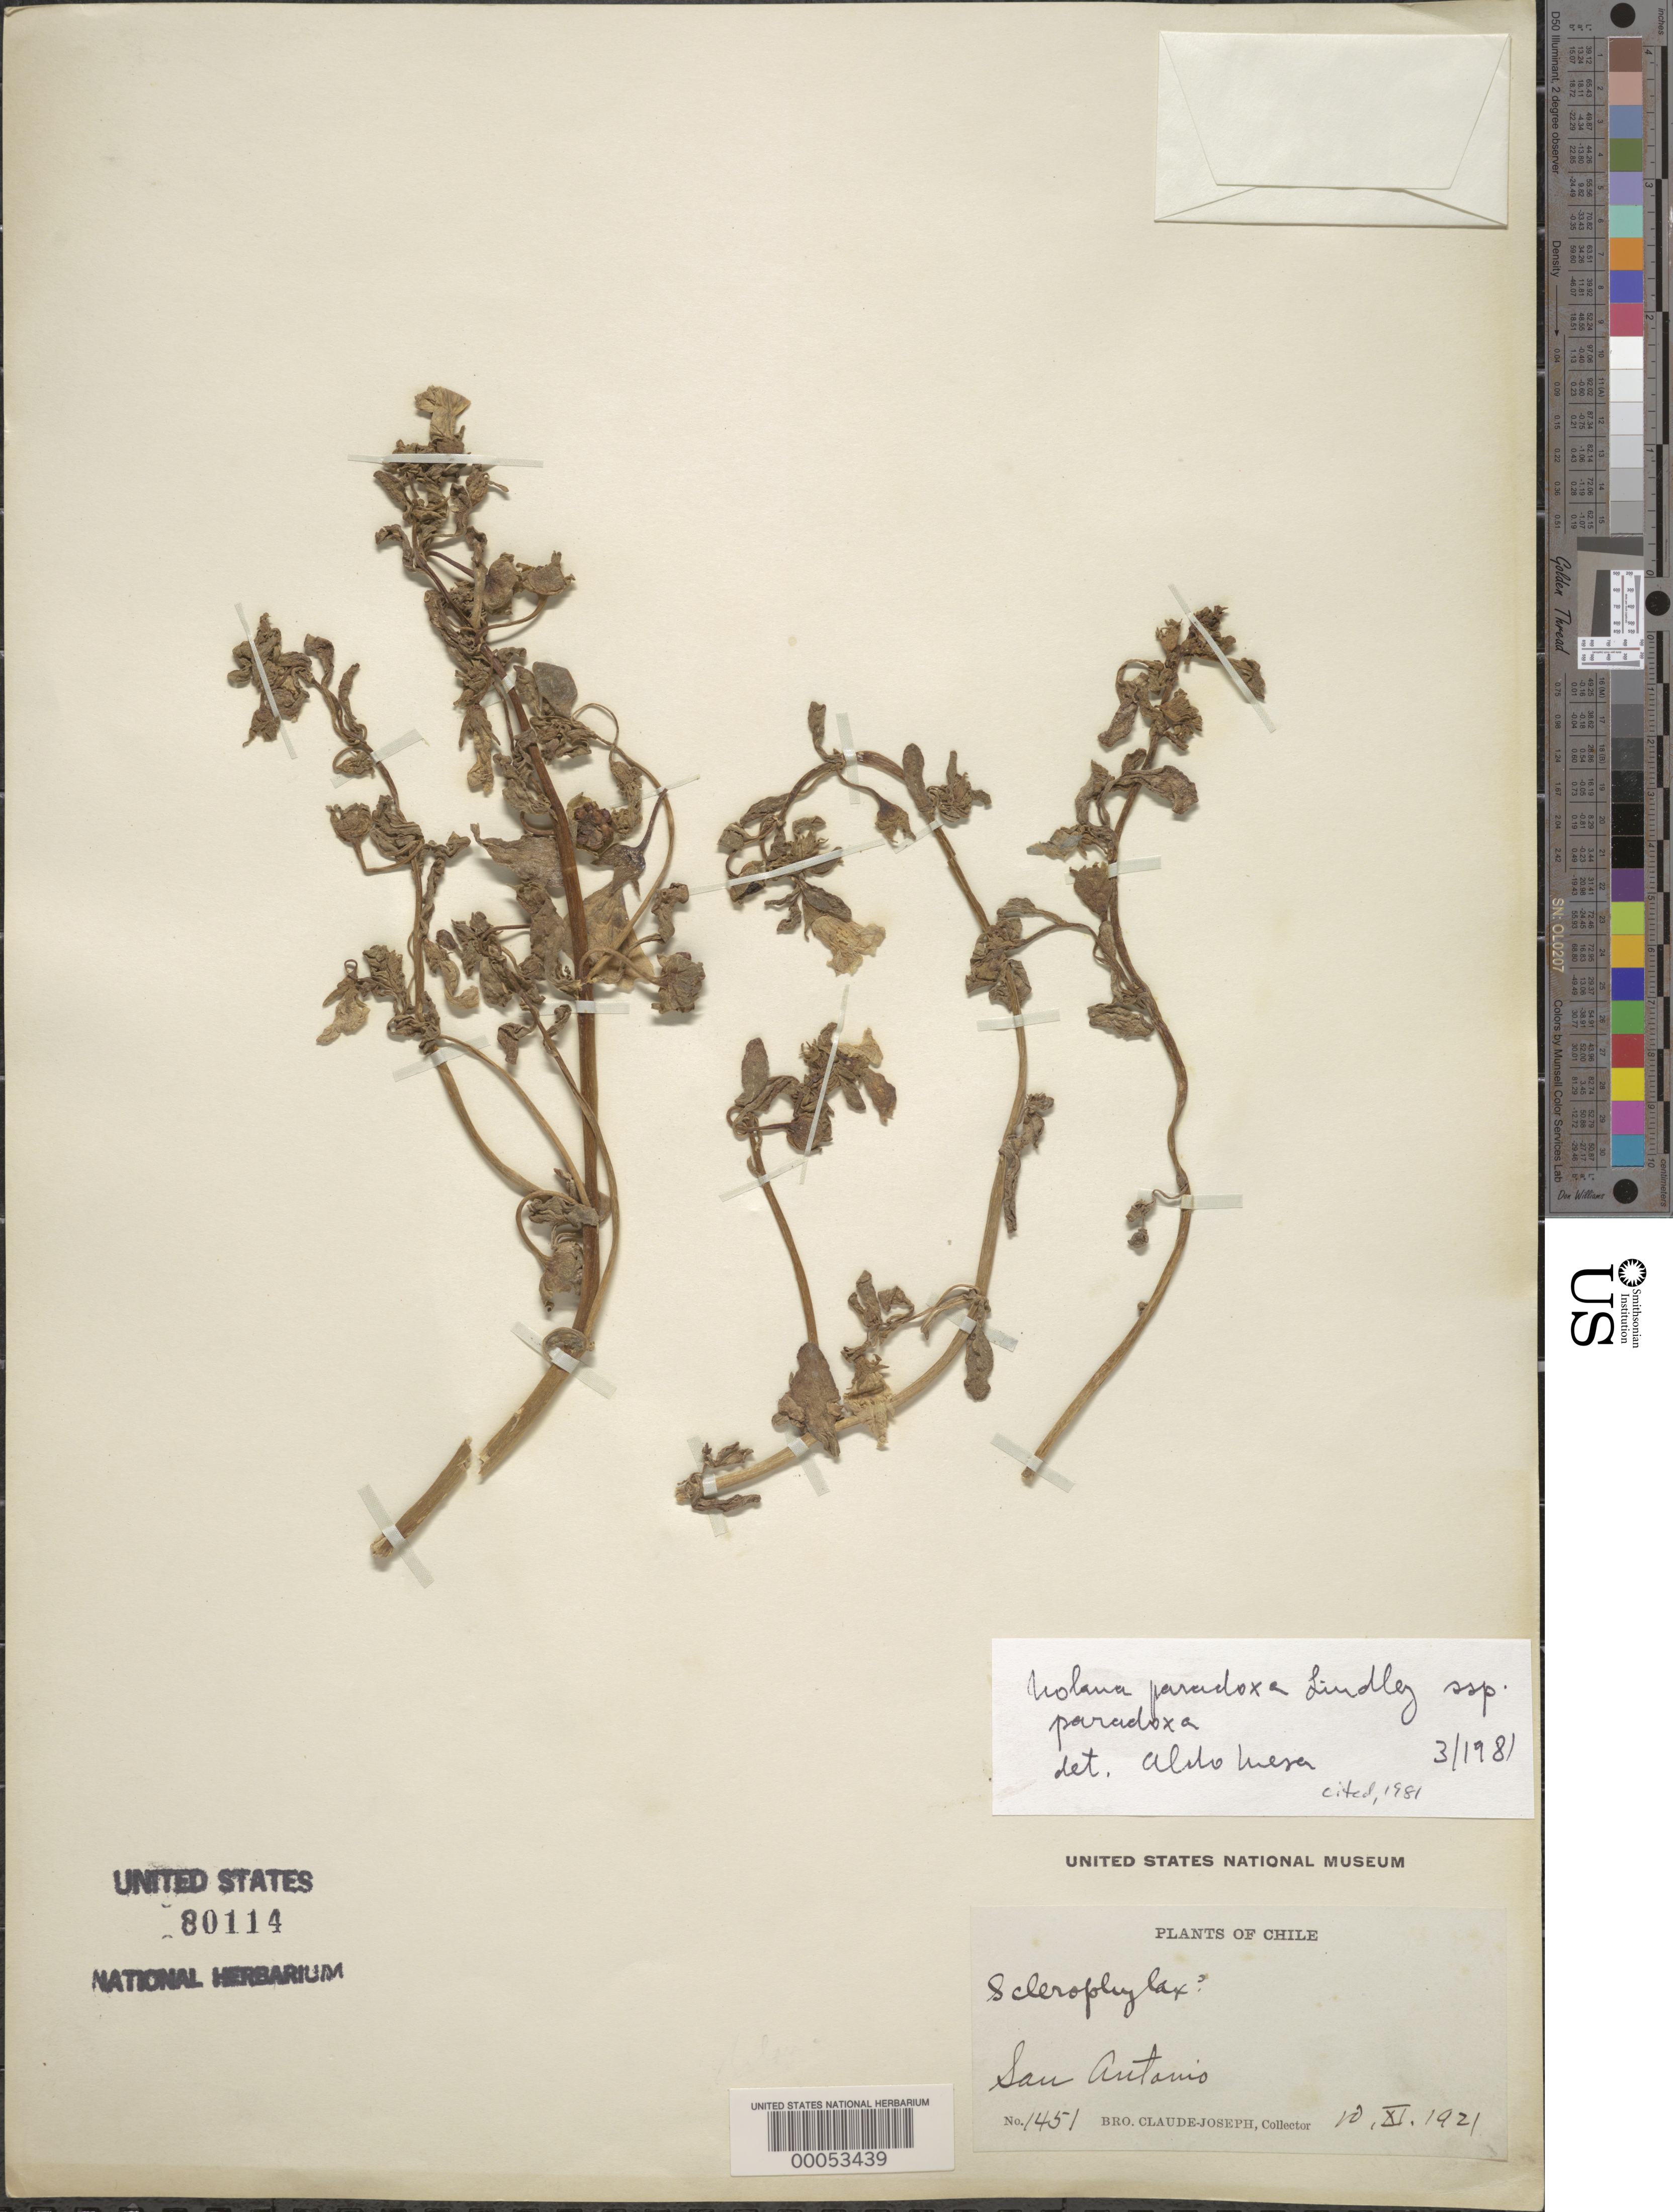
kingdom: Plantae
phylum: Tracheophyta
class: Magnoliopsida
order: Solanales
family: Solanaceae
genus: Nolana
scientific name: Nolana paradoxa subsp. paradoxa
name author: Lindl.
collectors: Bro. Claude-Joseph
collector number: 1451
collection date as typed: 10 Nov 1921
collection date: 1921-11-10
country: Chile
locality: San antonio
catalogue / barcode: US 80114